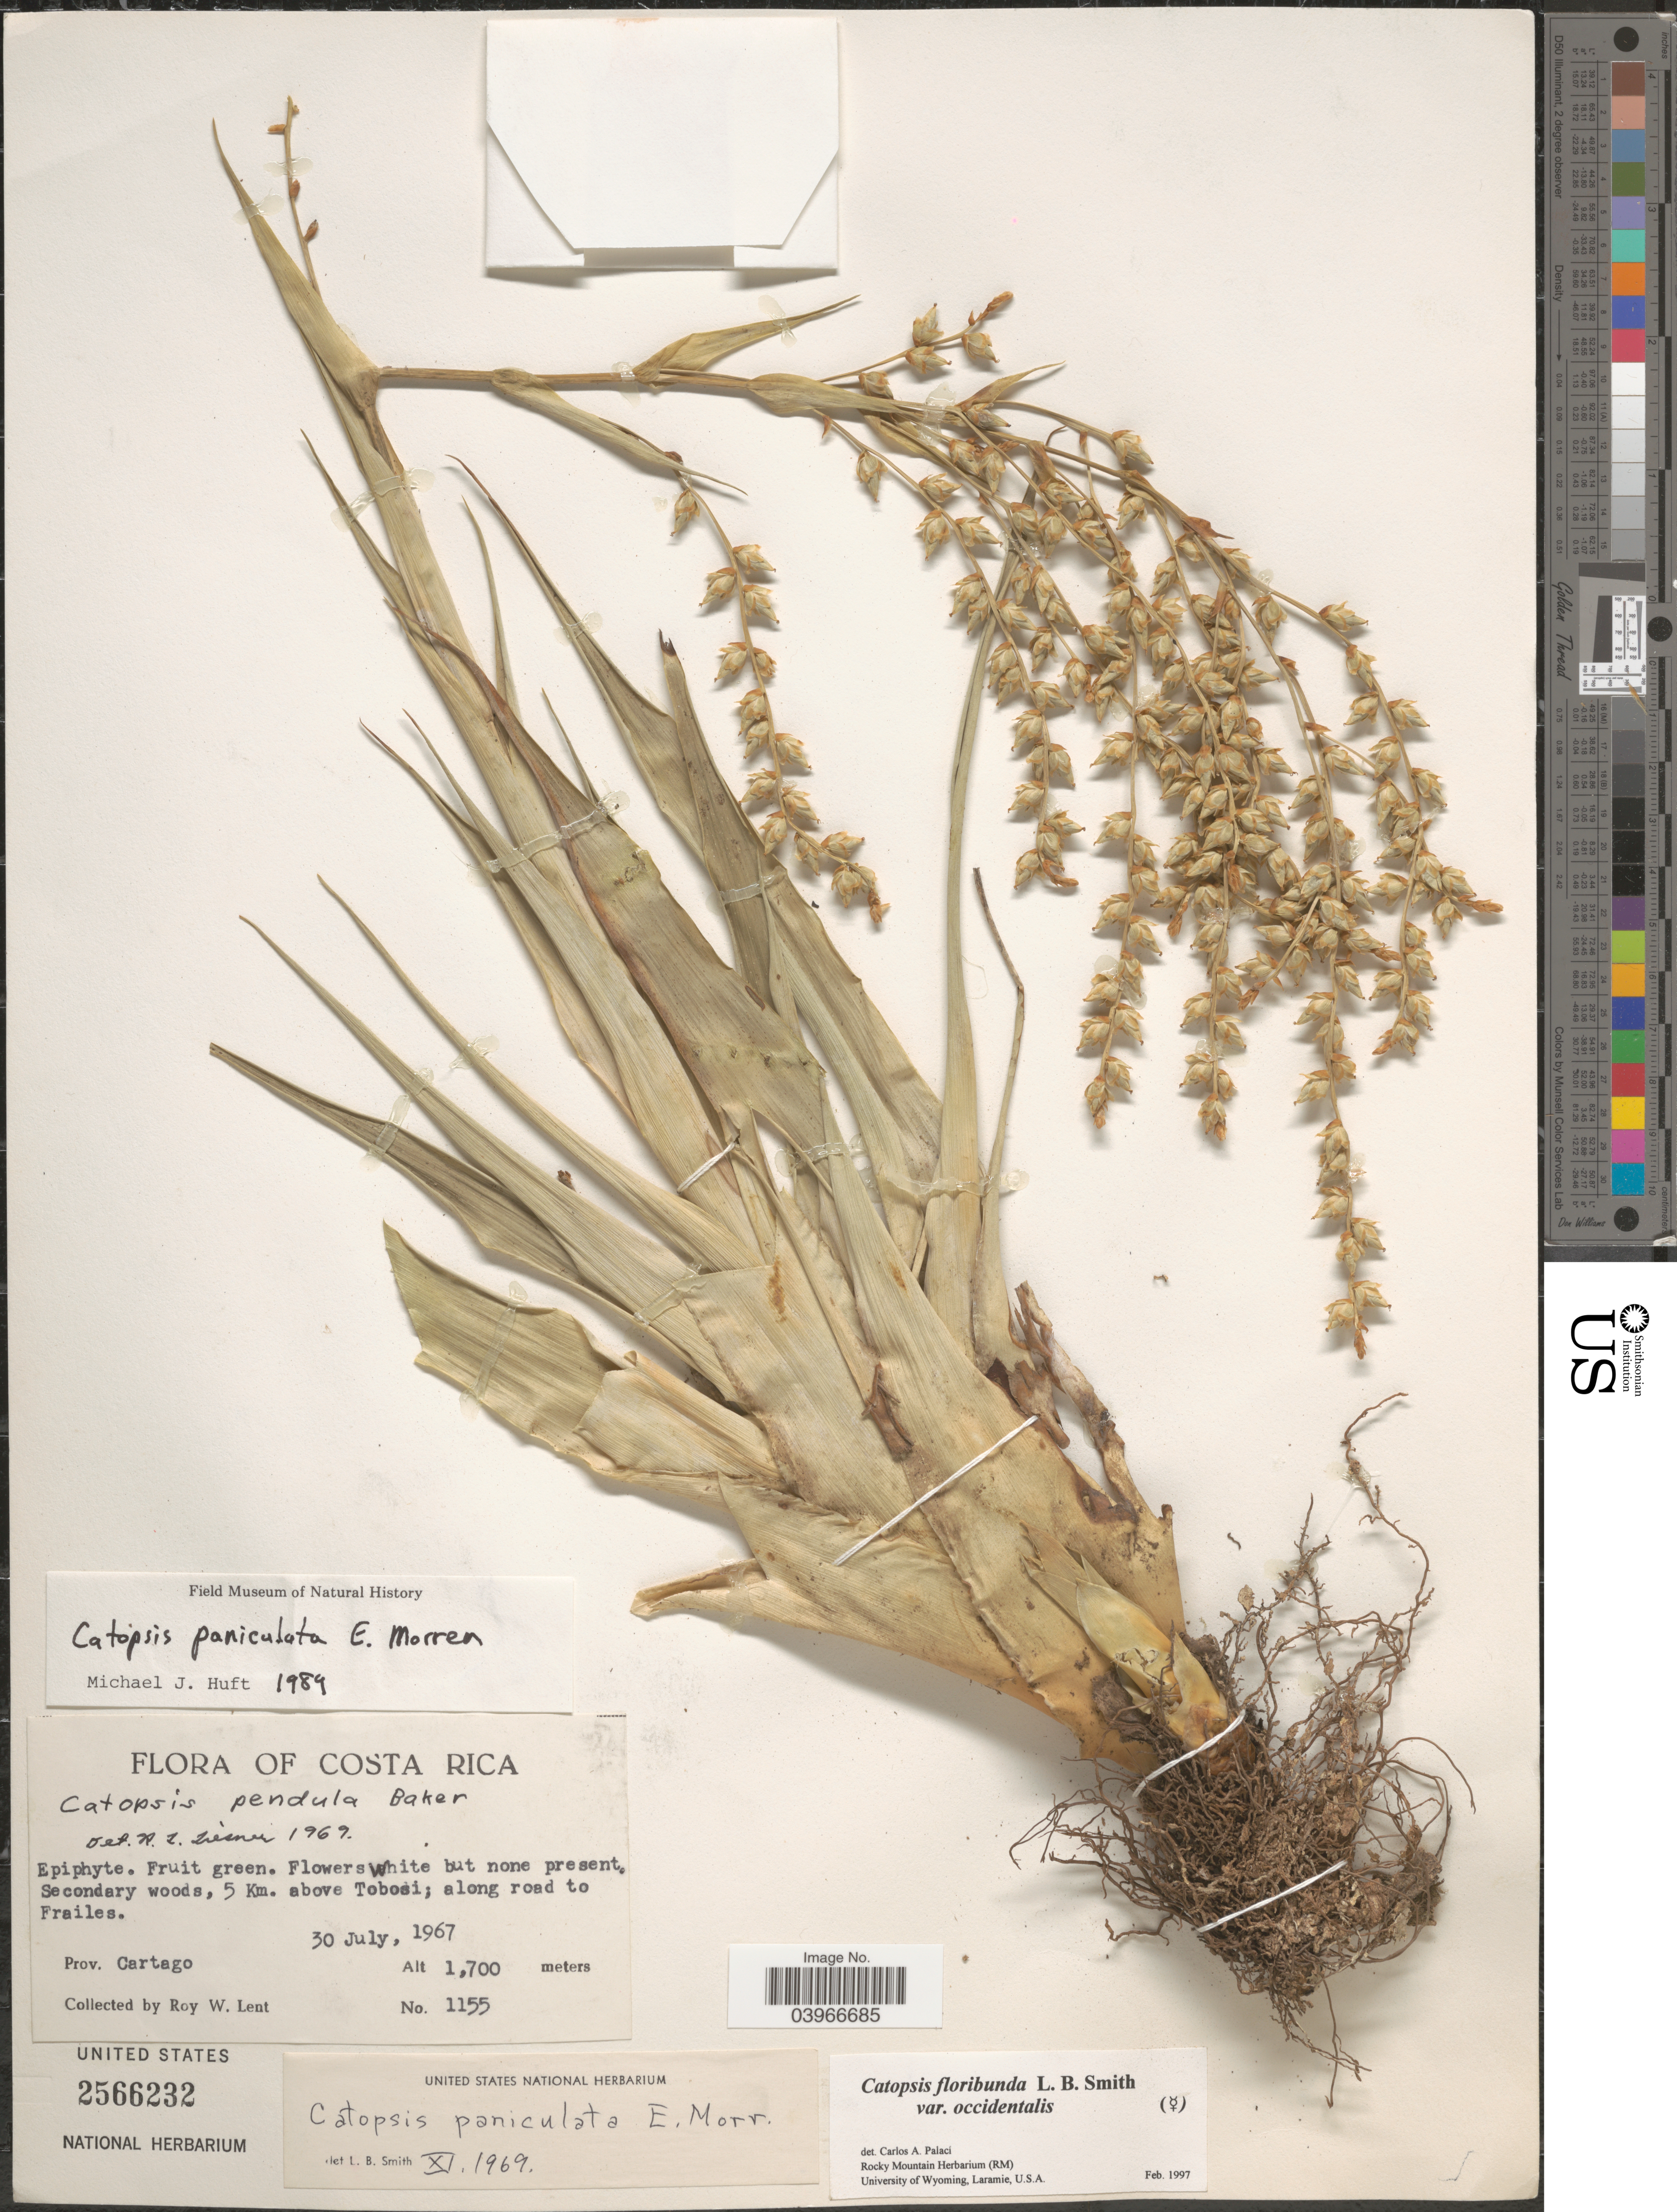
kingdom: Plantae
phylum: Tracheophyta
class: Liliopsida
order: Poales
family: Bromeliaceae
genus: Catopsis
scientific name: Catopsis floribunda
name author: L.B. Sm.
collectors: R. W. Lent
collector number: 1155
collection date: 1967-07-30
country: Costa Rica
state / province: Cartago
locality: Secondary woods, 5 Km. above Tobosi; along road to Frailes.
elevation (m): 1700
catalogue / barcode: US 2566232